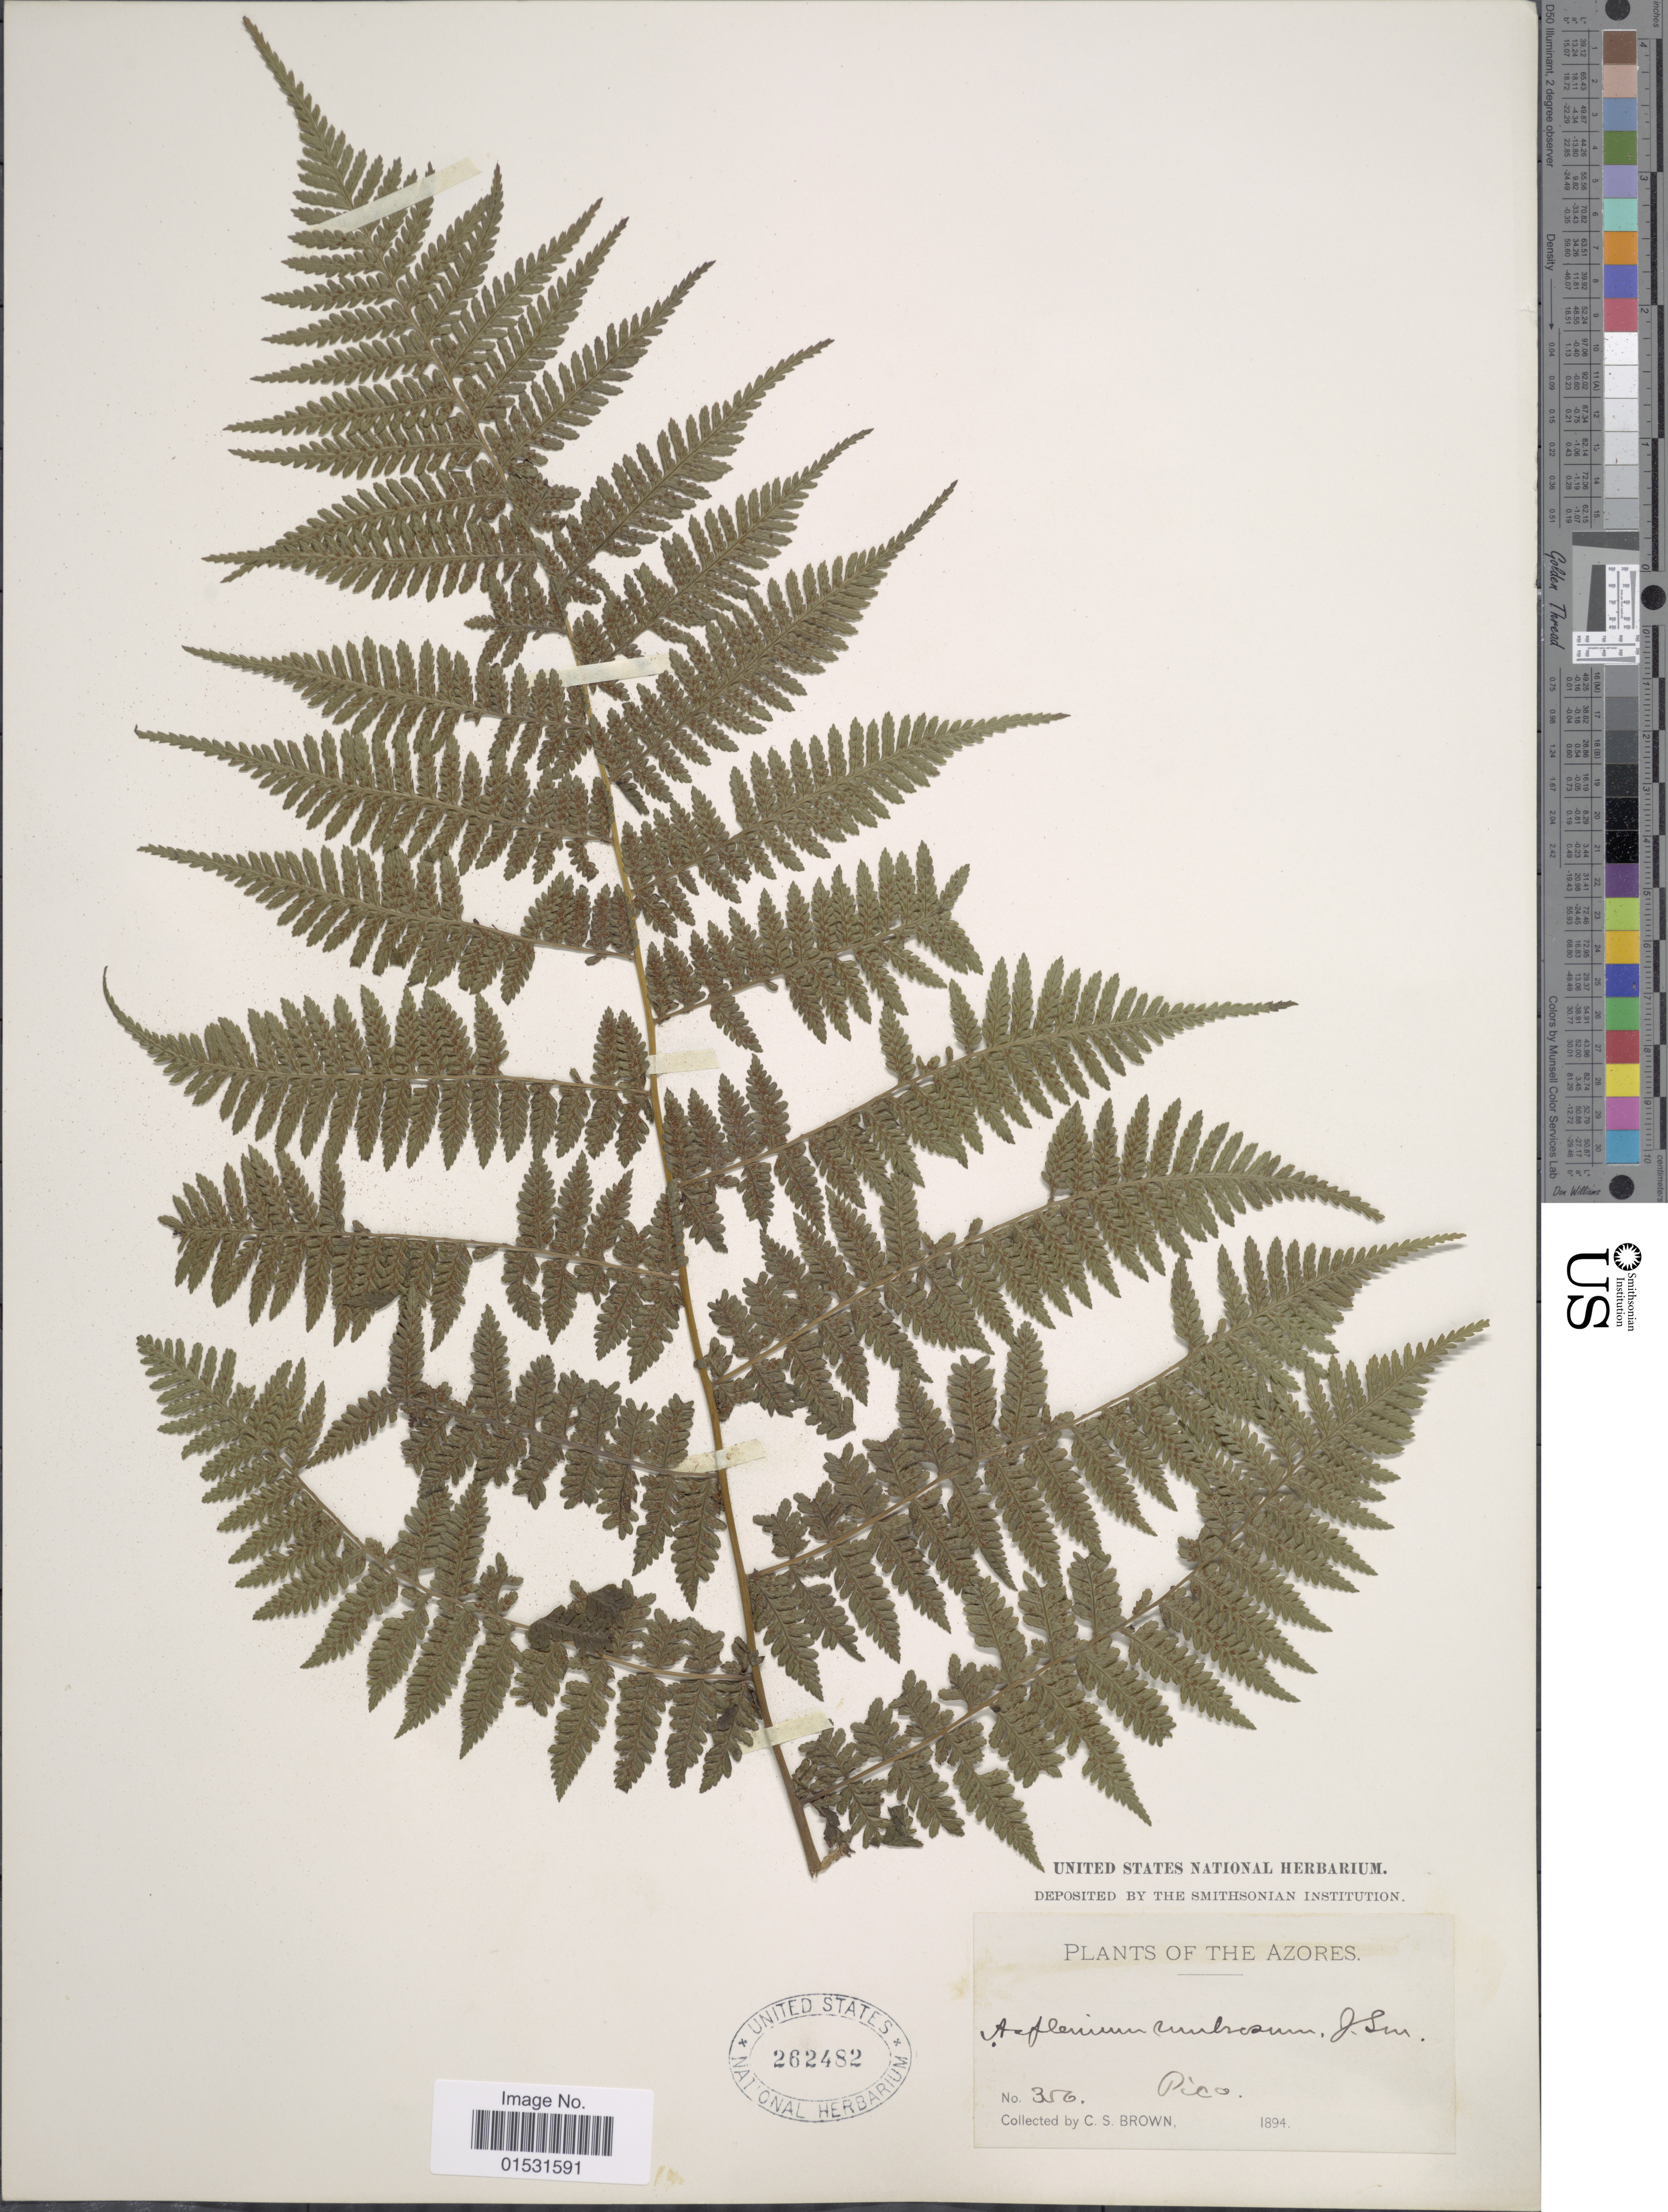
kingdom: Plantae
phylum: Tracheophyta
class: Polypodiopsida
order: Polypodiales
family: Athyriaceae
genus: Athyrium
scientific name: Athyrium umbrosum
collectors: C. S. Brown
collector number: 356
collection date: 1894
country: Portugal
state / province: Azores (Aut. Reg.)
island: Pico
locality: Pico.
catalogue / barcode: US 262482